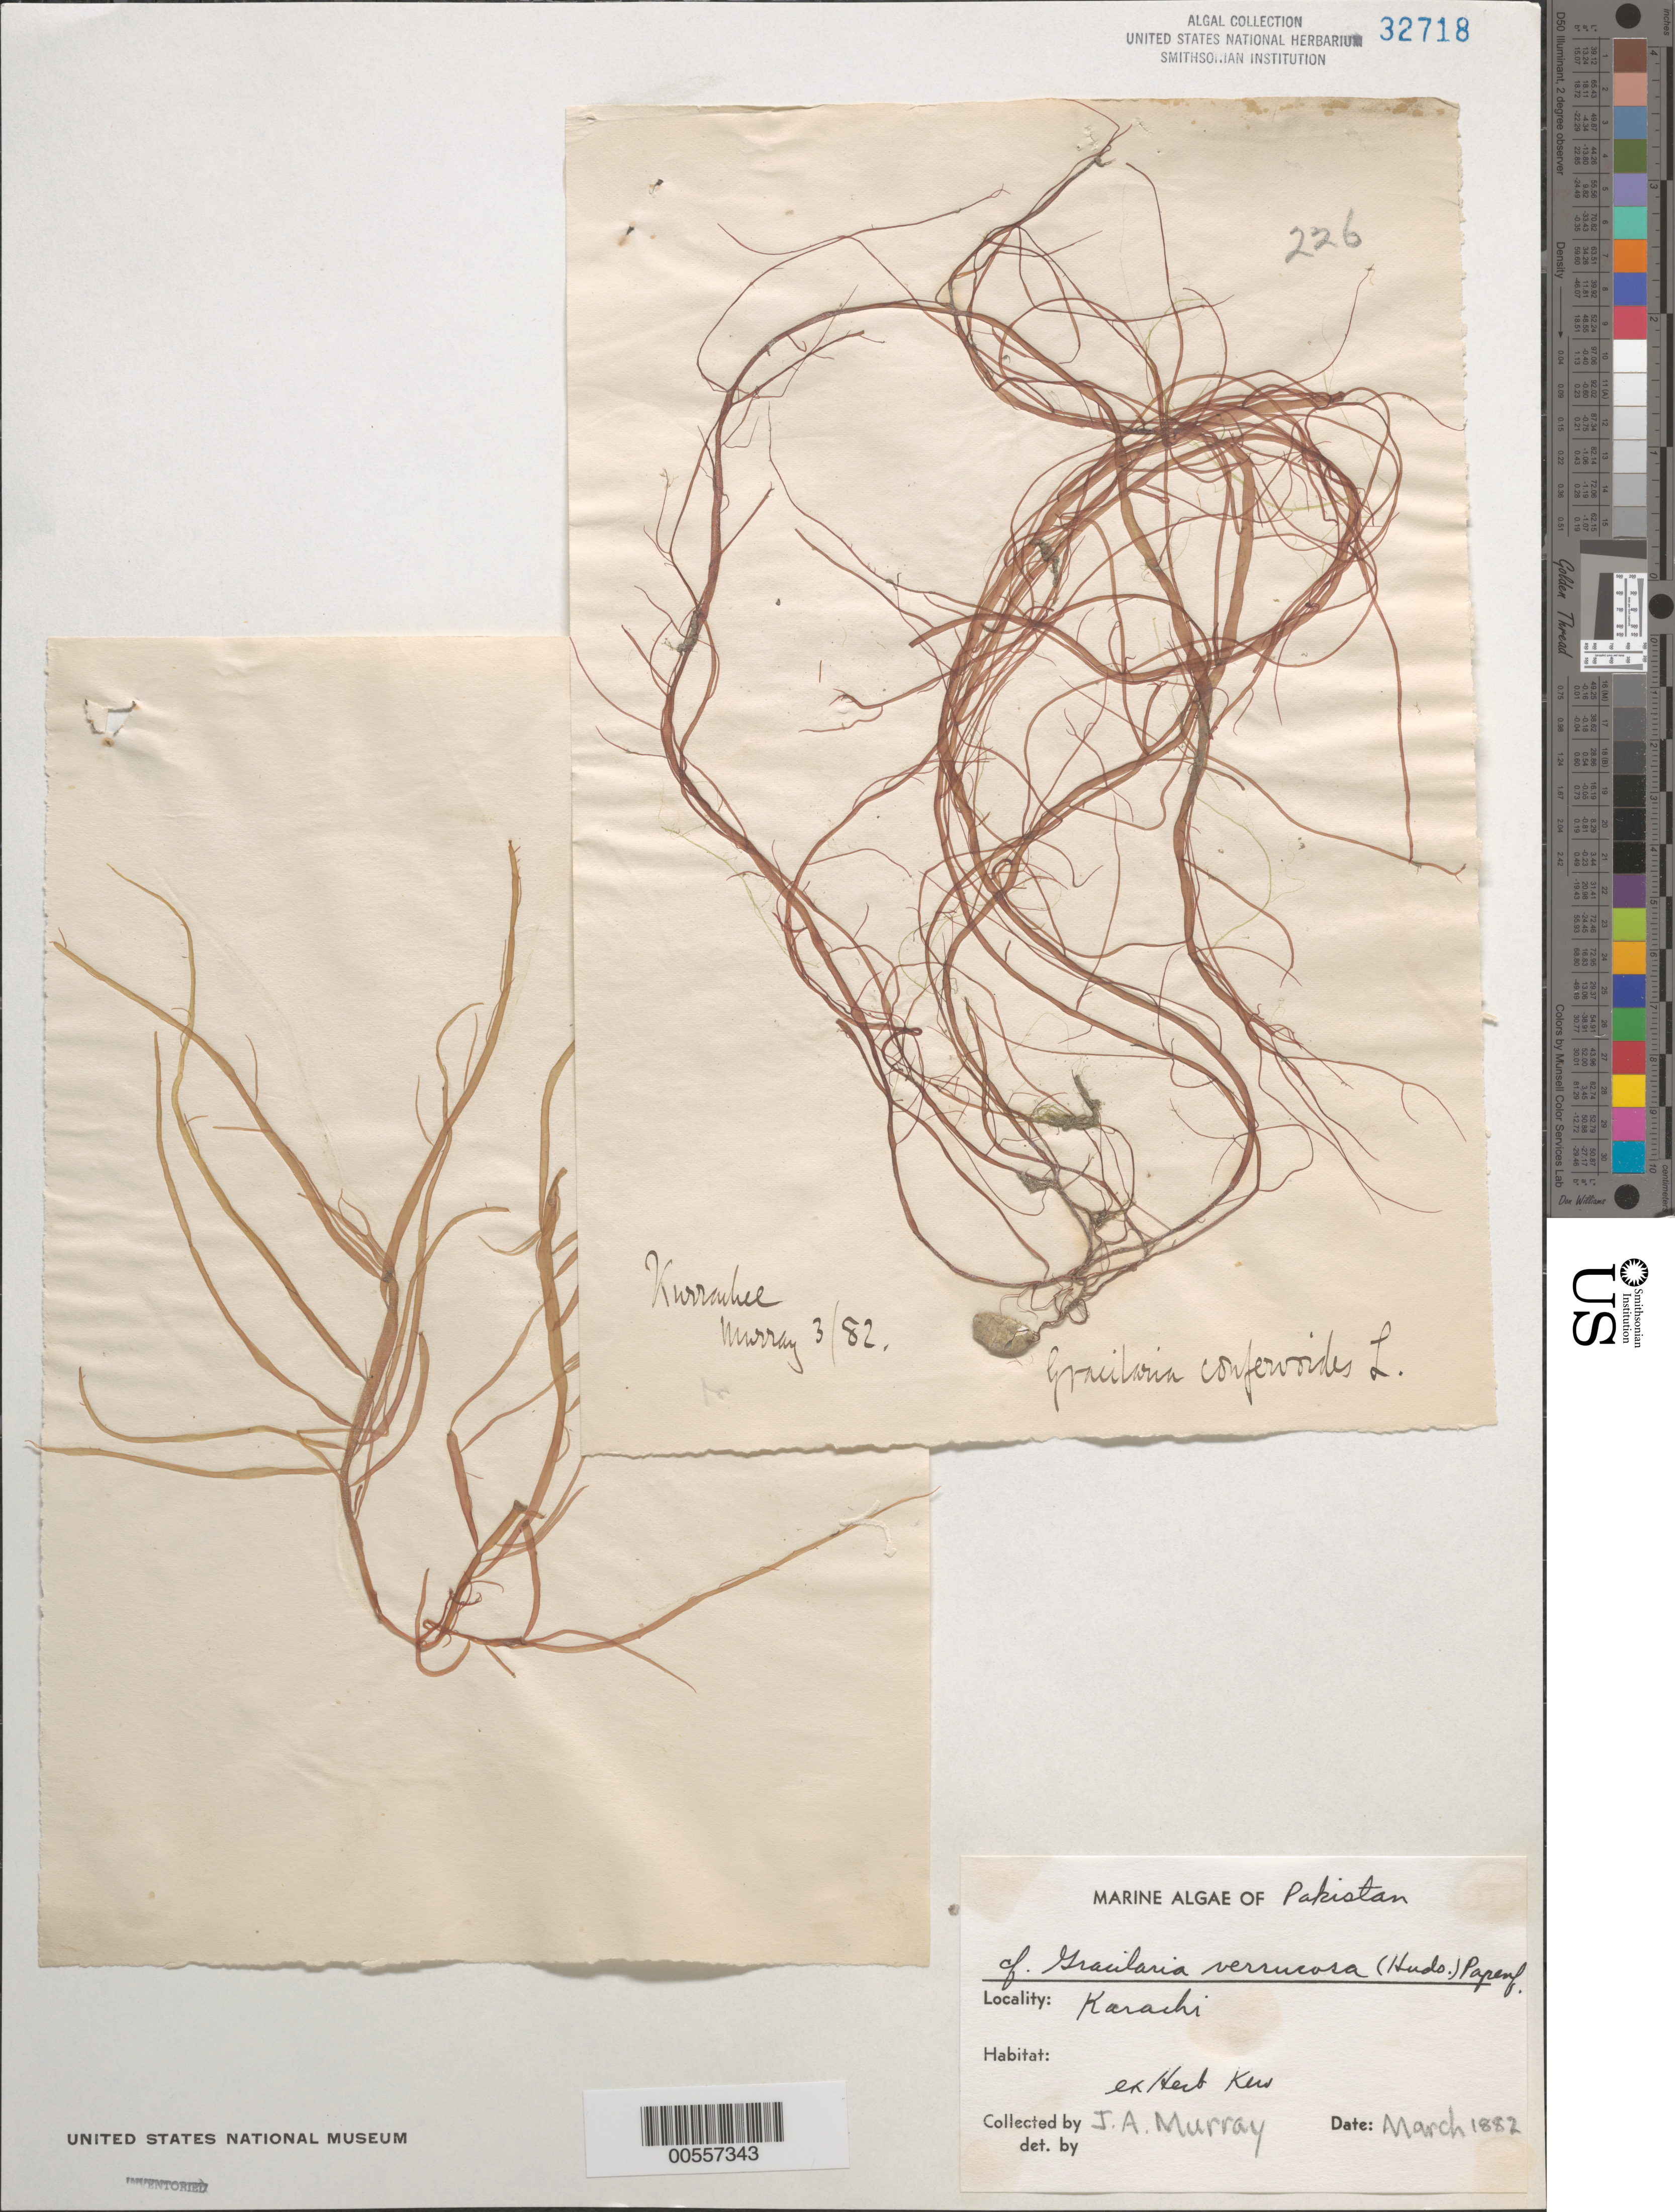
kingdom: Plantae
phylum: Rhodophyta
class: Florideophyceae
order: Gracilariales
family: Gracilariaceae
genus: Gracilariopsis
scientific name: Gracilariopsis longissima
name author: (S.G. Gmel.) Steentoft et al.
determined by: Algae name updating Project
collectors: J. A. Murray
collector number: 226 & 227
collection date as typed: Mar 1882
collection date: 1882-03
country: Pakistan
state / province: Sindh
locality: Karachi (kurrachee)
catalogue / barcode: US 32718